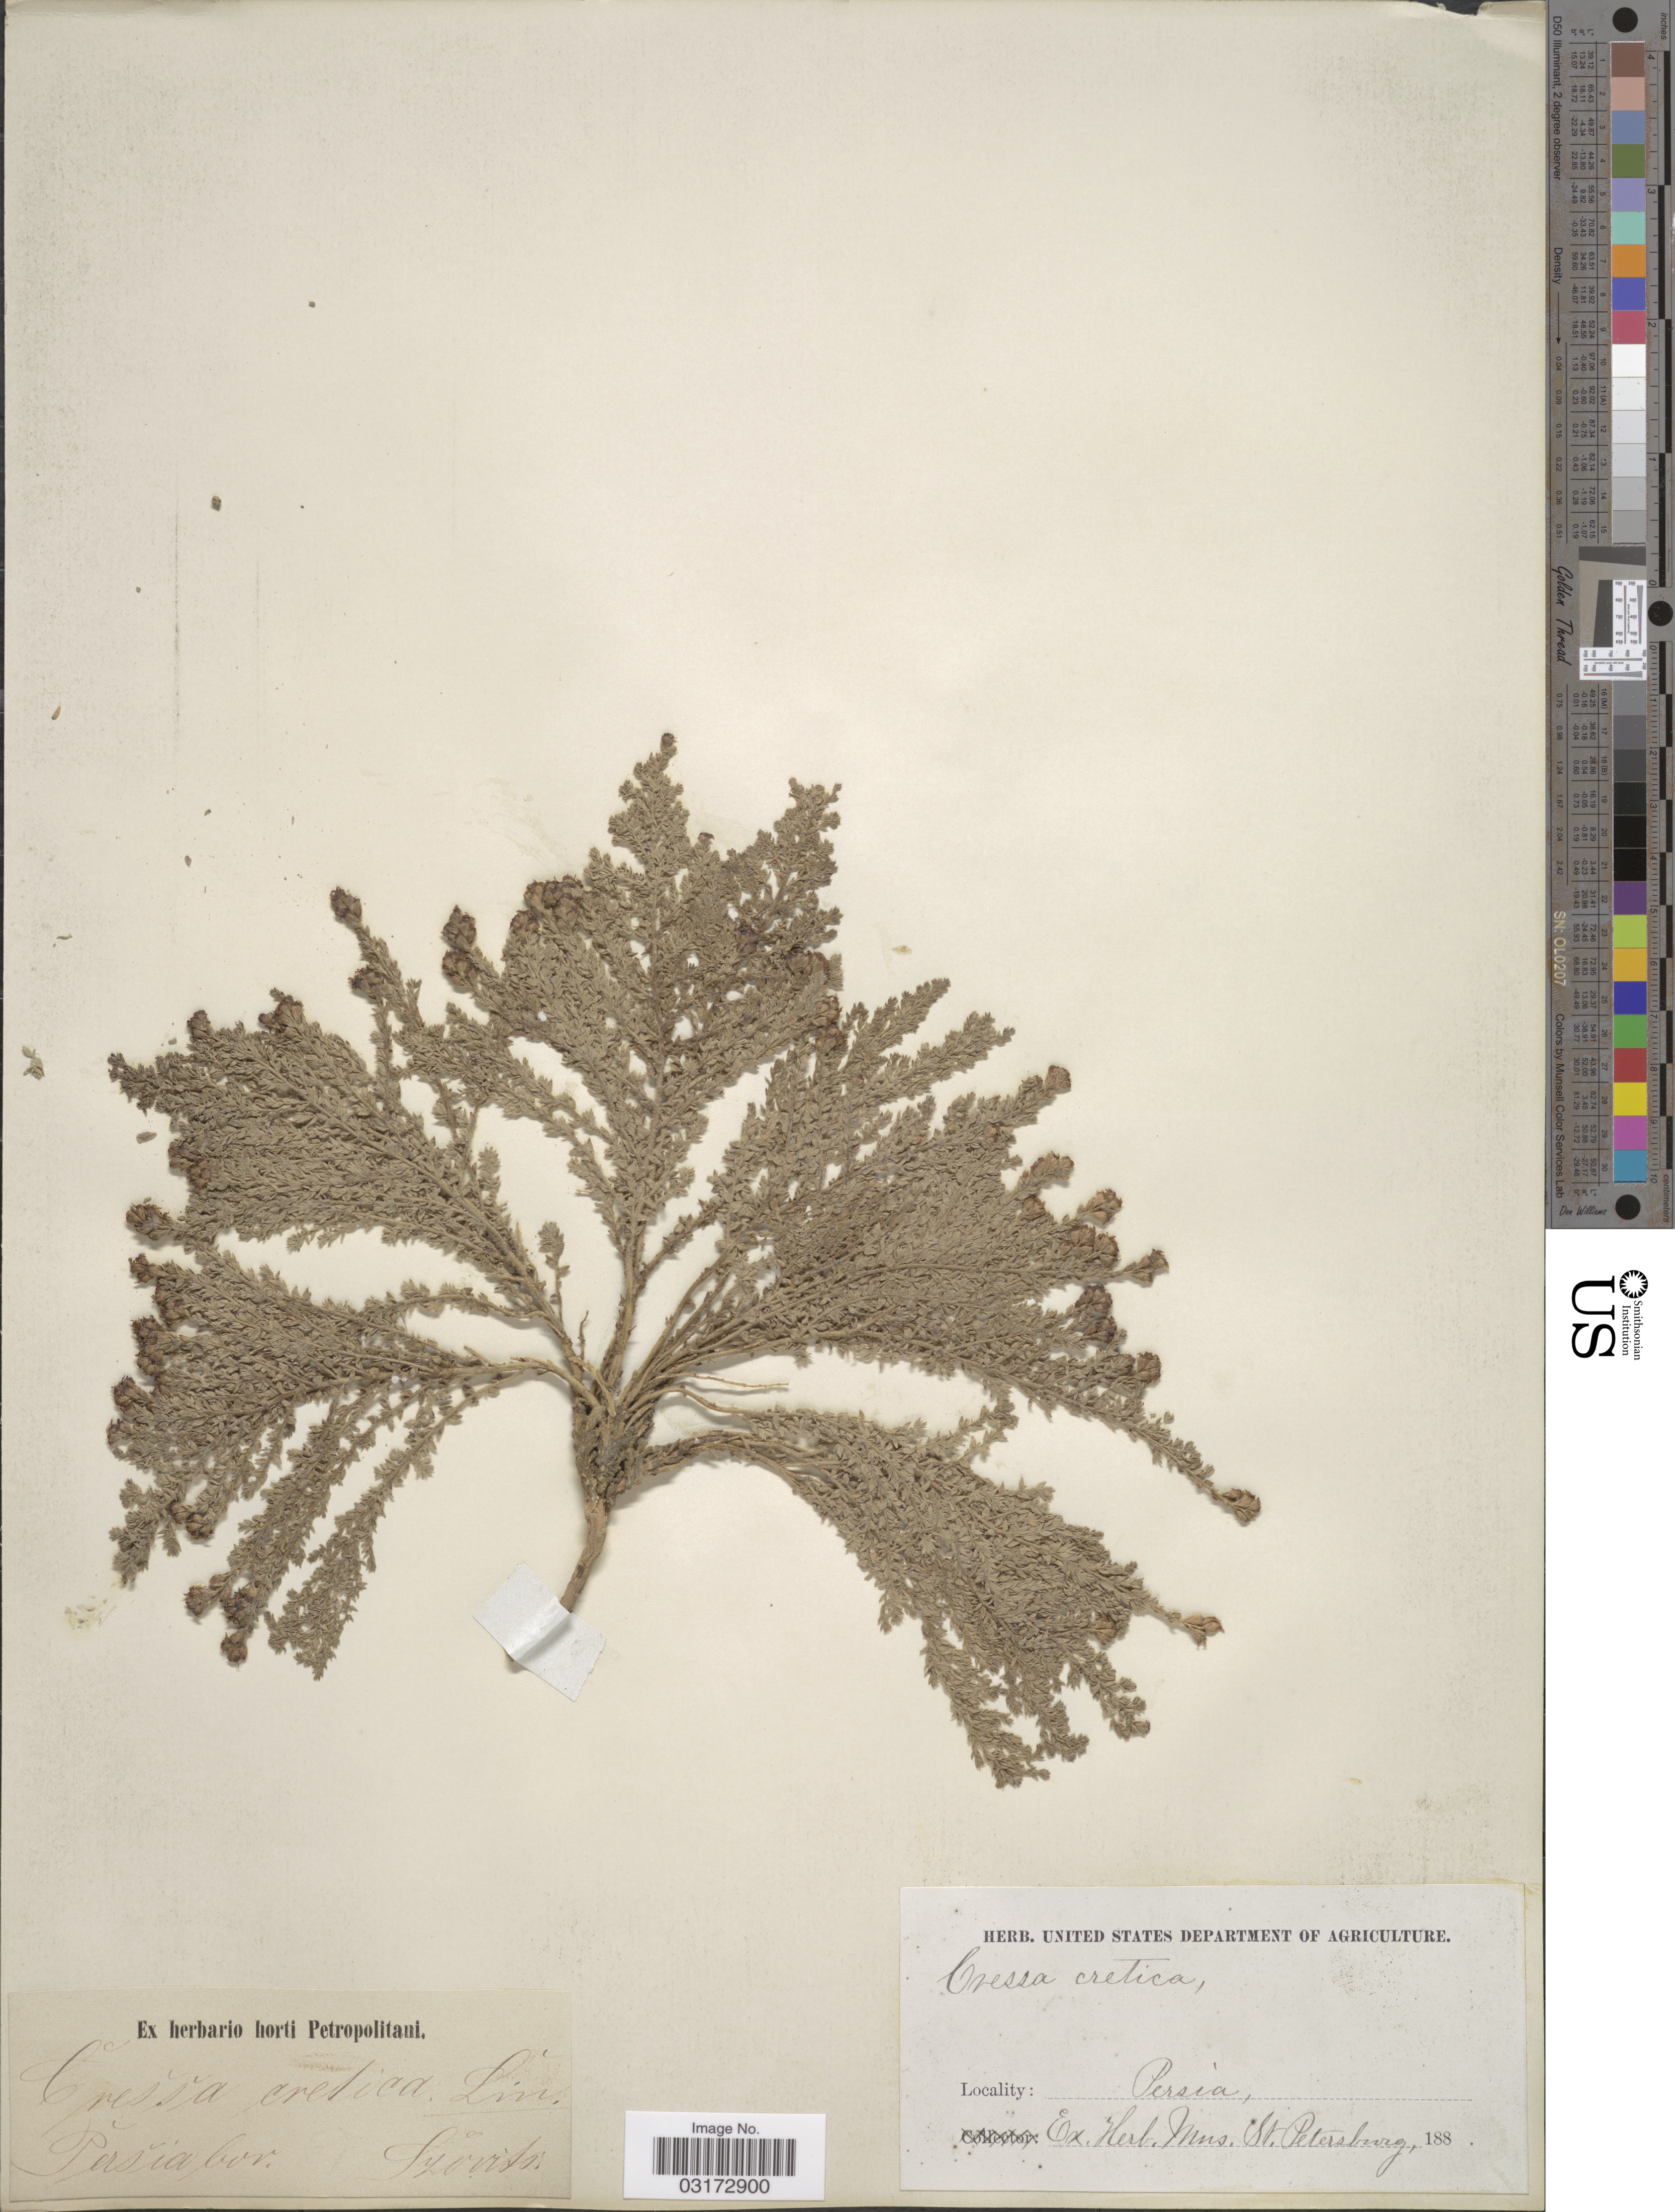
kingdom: Plantae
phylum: Tracheophyta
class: Magnoliopsida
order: Solanales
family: Convolvulaceae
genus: Cressa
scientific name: Cressa cretica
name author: L.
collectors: Szovits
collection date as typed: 188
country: Iran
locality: Persia.